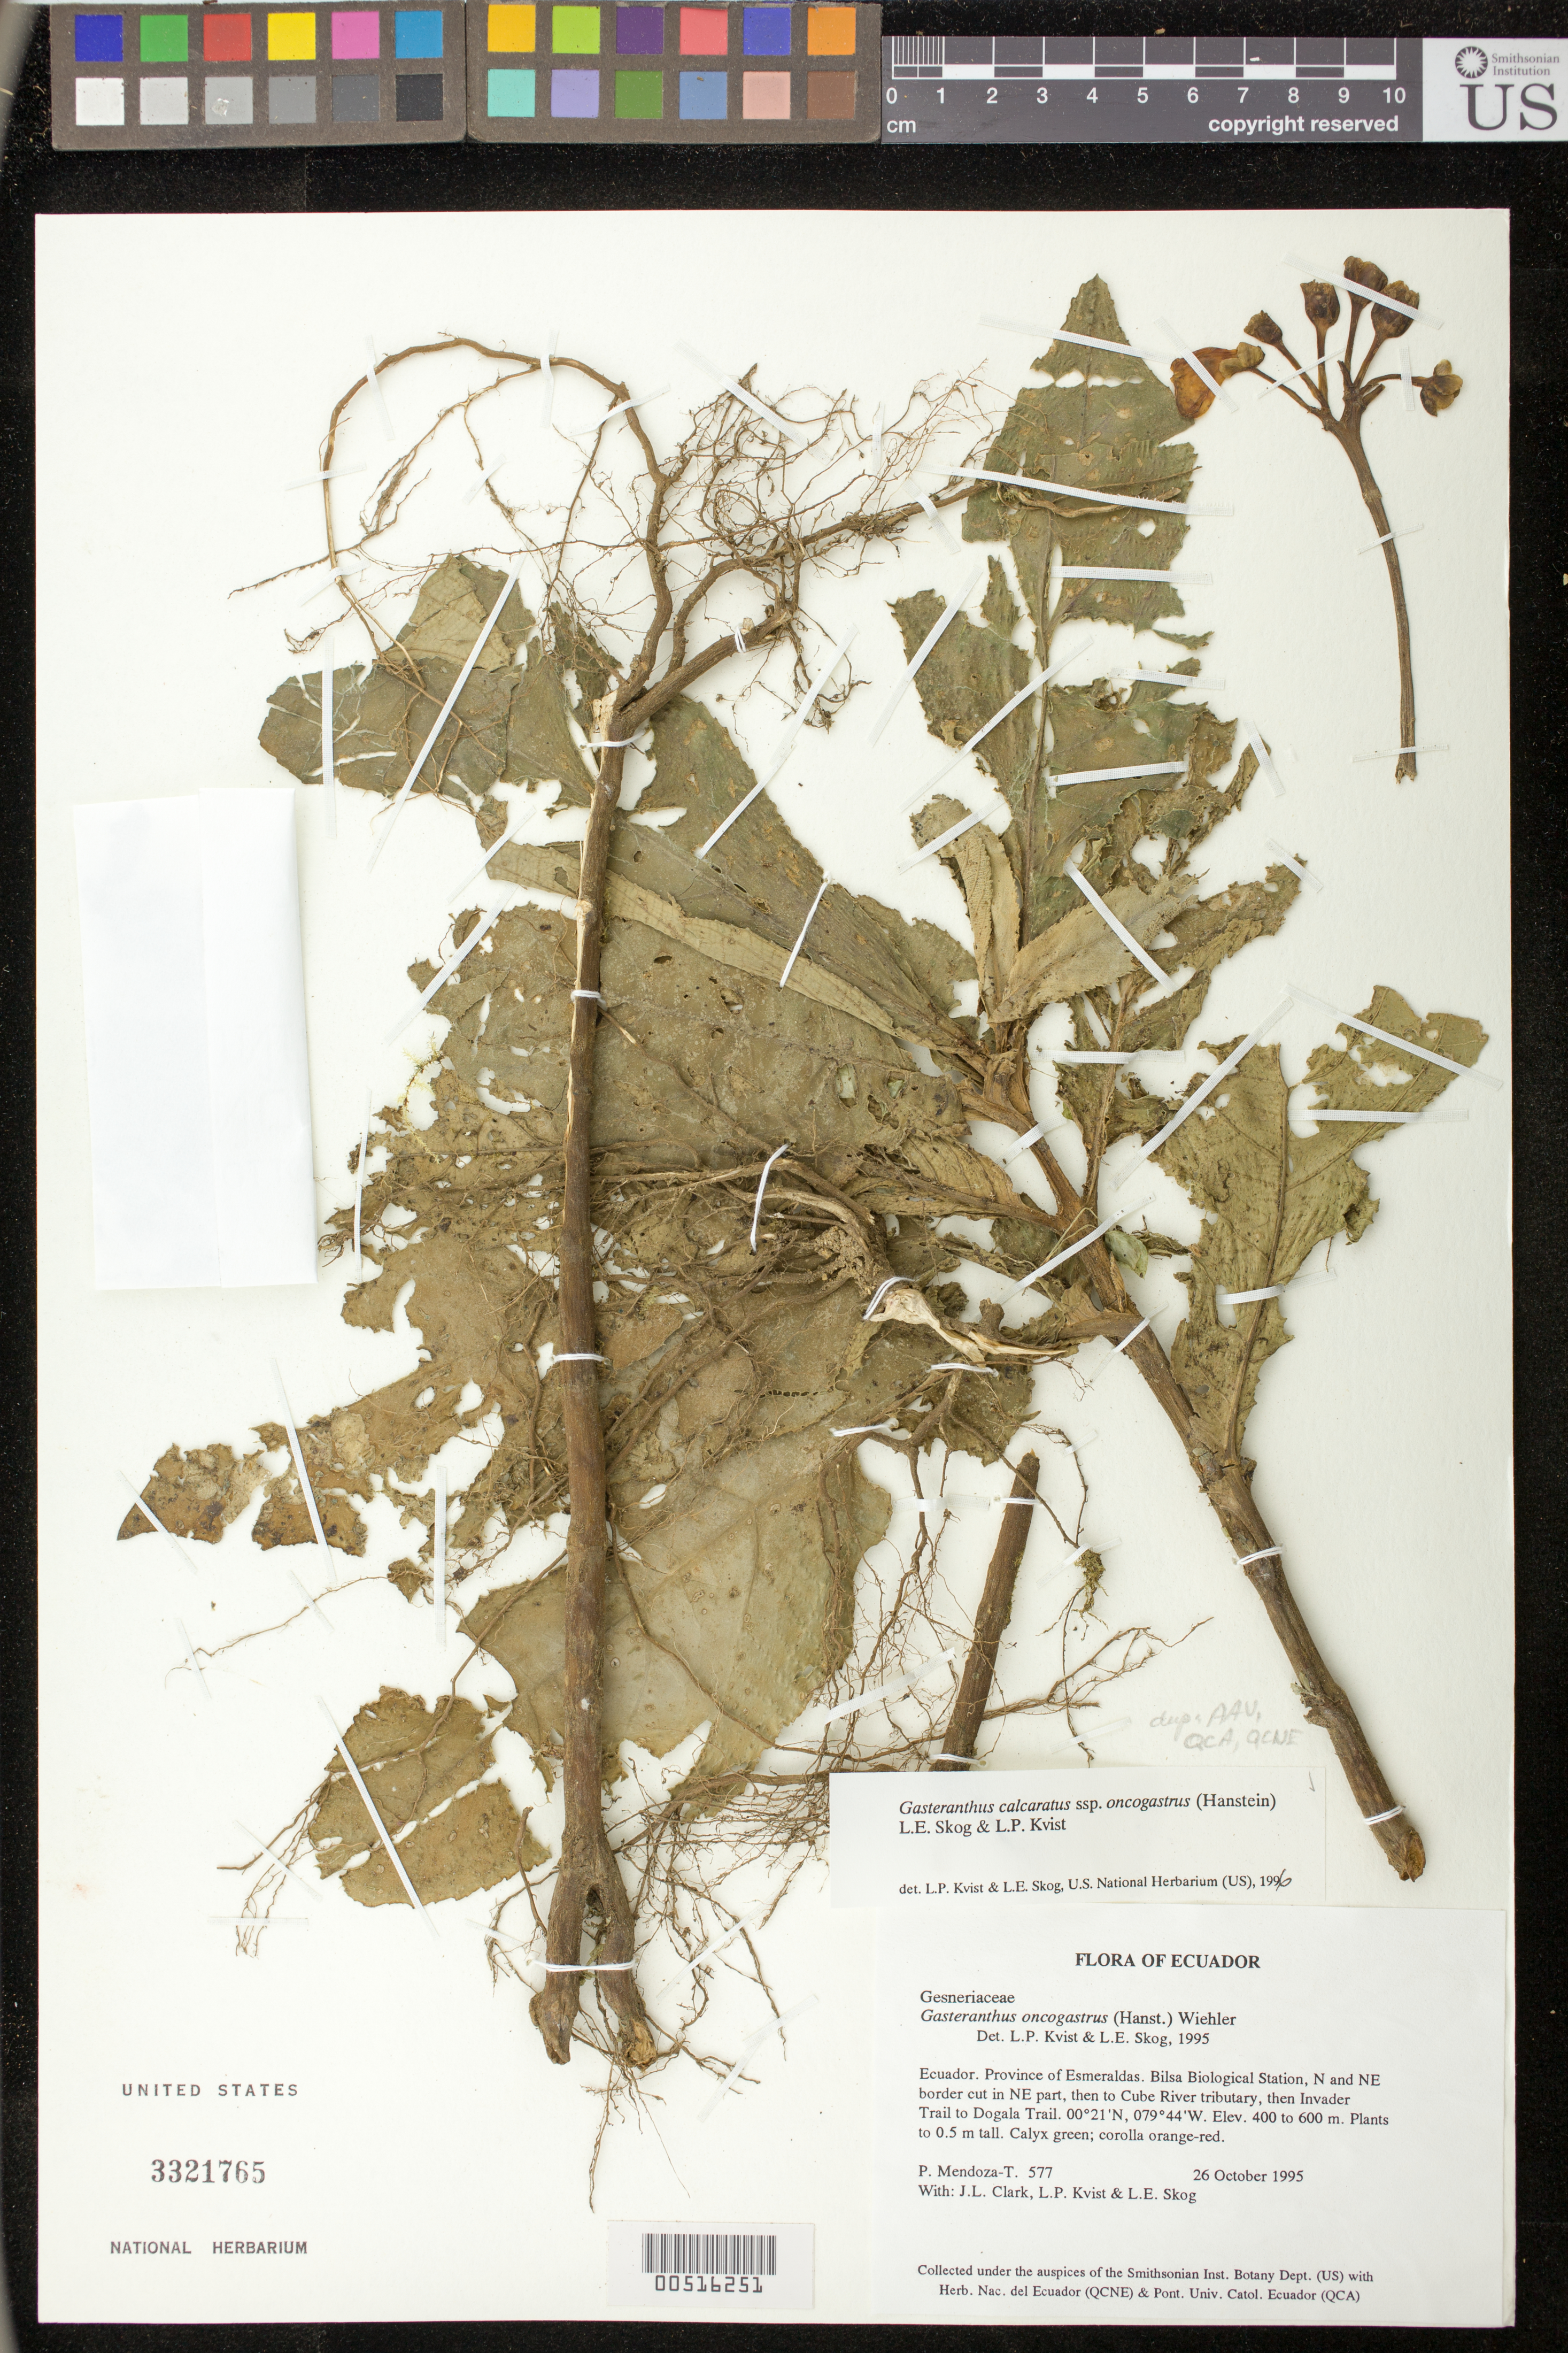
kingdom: Plantae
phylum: Tracheophyta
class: Magnoliopsida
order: Lamiales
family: Gesneriaceae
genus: Sinningia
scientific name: Sinningia incarnata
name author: (Aubl.) D.L. Denham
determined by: Skog, Laurence E.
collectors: P. Mendoza-T., J. L. Clark, L. P. Kvist & L. E. Skog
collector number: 577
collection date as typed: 26 Oct 1995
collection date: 1995-10-26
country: Ecuador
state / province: Esmeraldas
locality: Bilsa Biological Station, N and NE border cut in NE part, then to Cube River tributary, then Invader Trail to Dogala Trail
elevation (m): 400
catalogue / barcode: US 3321765